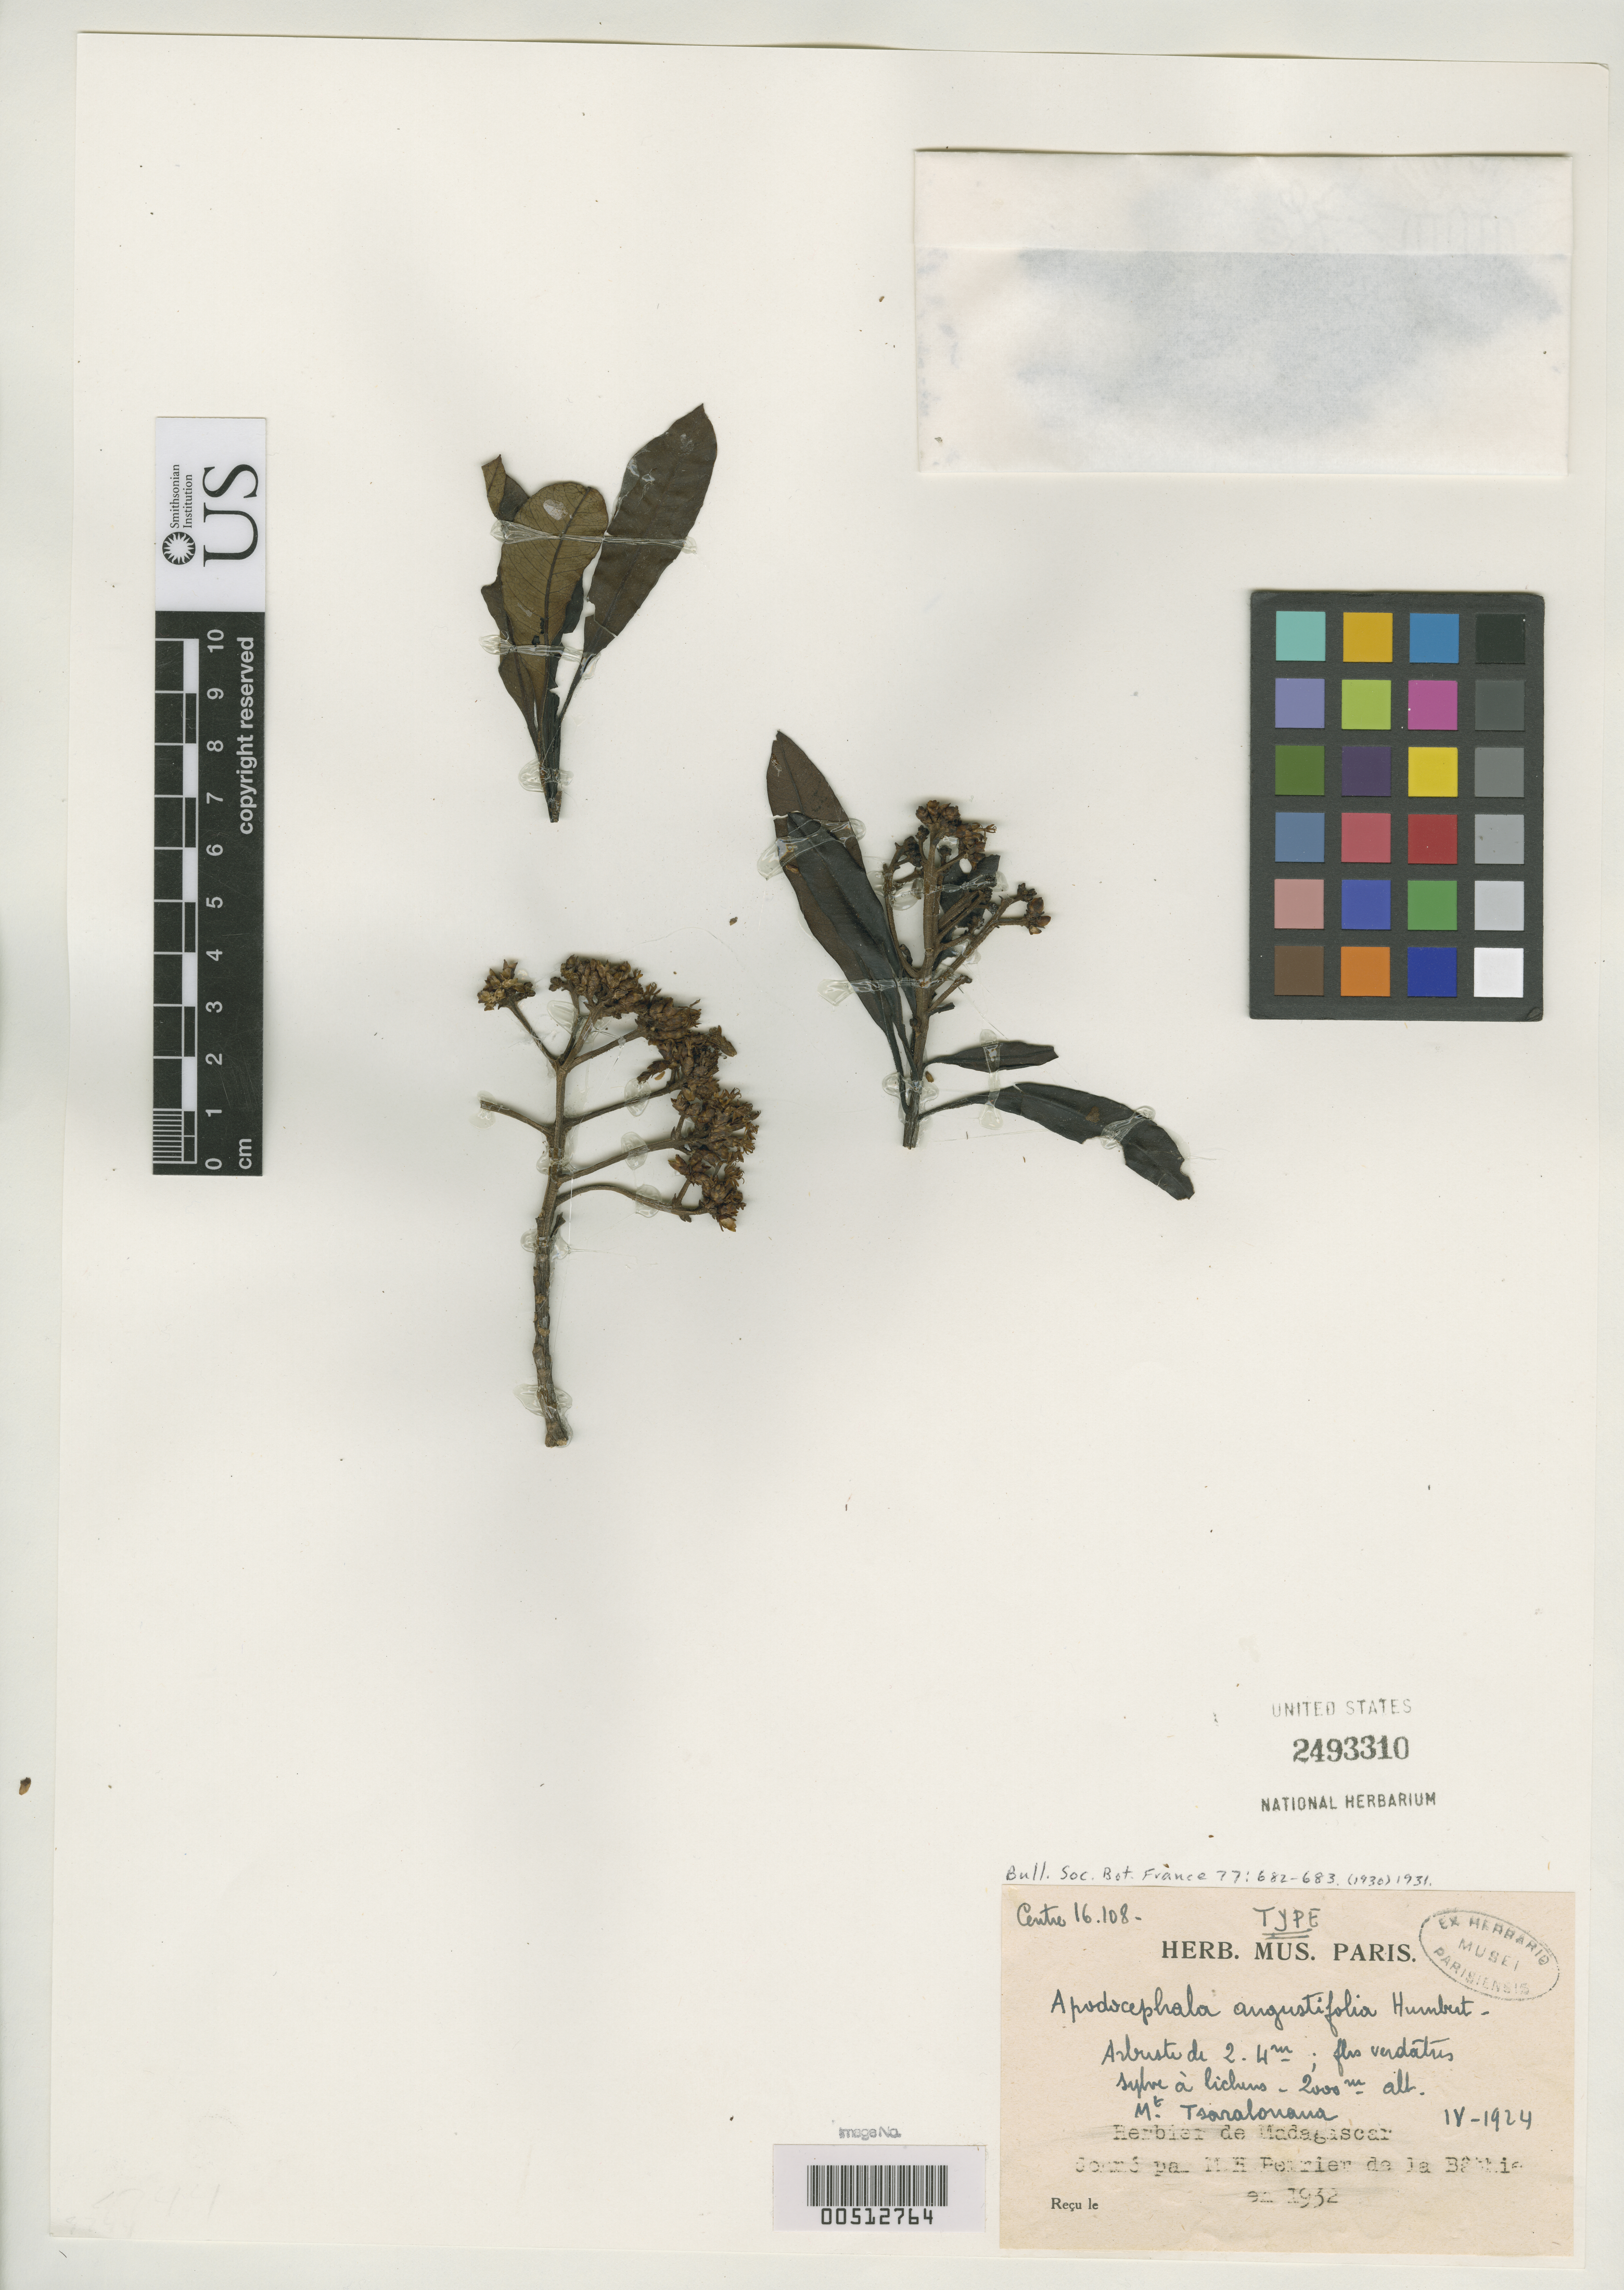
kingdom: Plantae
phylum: Tracheophyta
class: Magnoliopsida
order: Asterales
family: Asteraceae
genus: Apodocephala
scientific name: Apodocephala angustifolia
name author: Humbert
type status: Type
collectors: H. Perrier de la Bâthie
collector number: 16108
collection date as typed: Apr 1924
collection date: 1924-04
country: Madagascar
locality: Mt. Tsaralonana.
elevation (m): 2000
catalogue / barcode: US 2493310